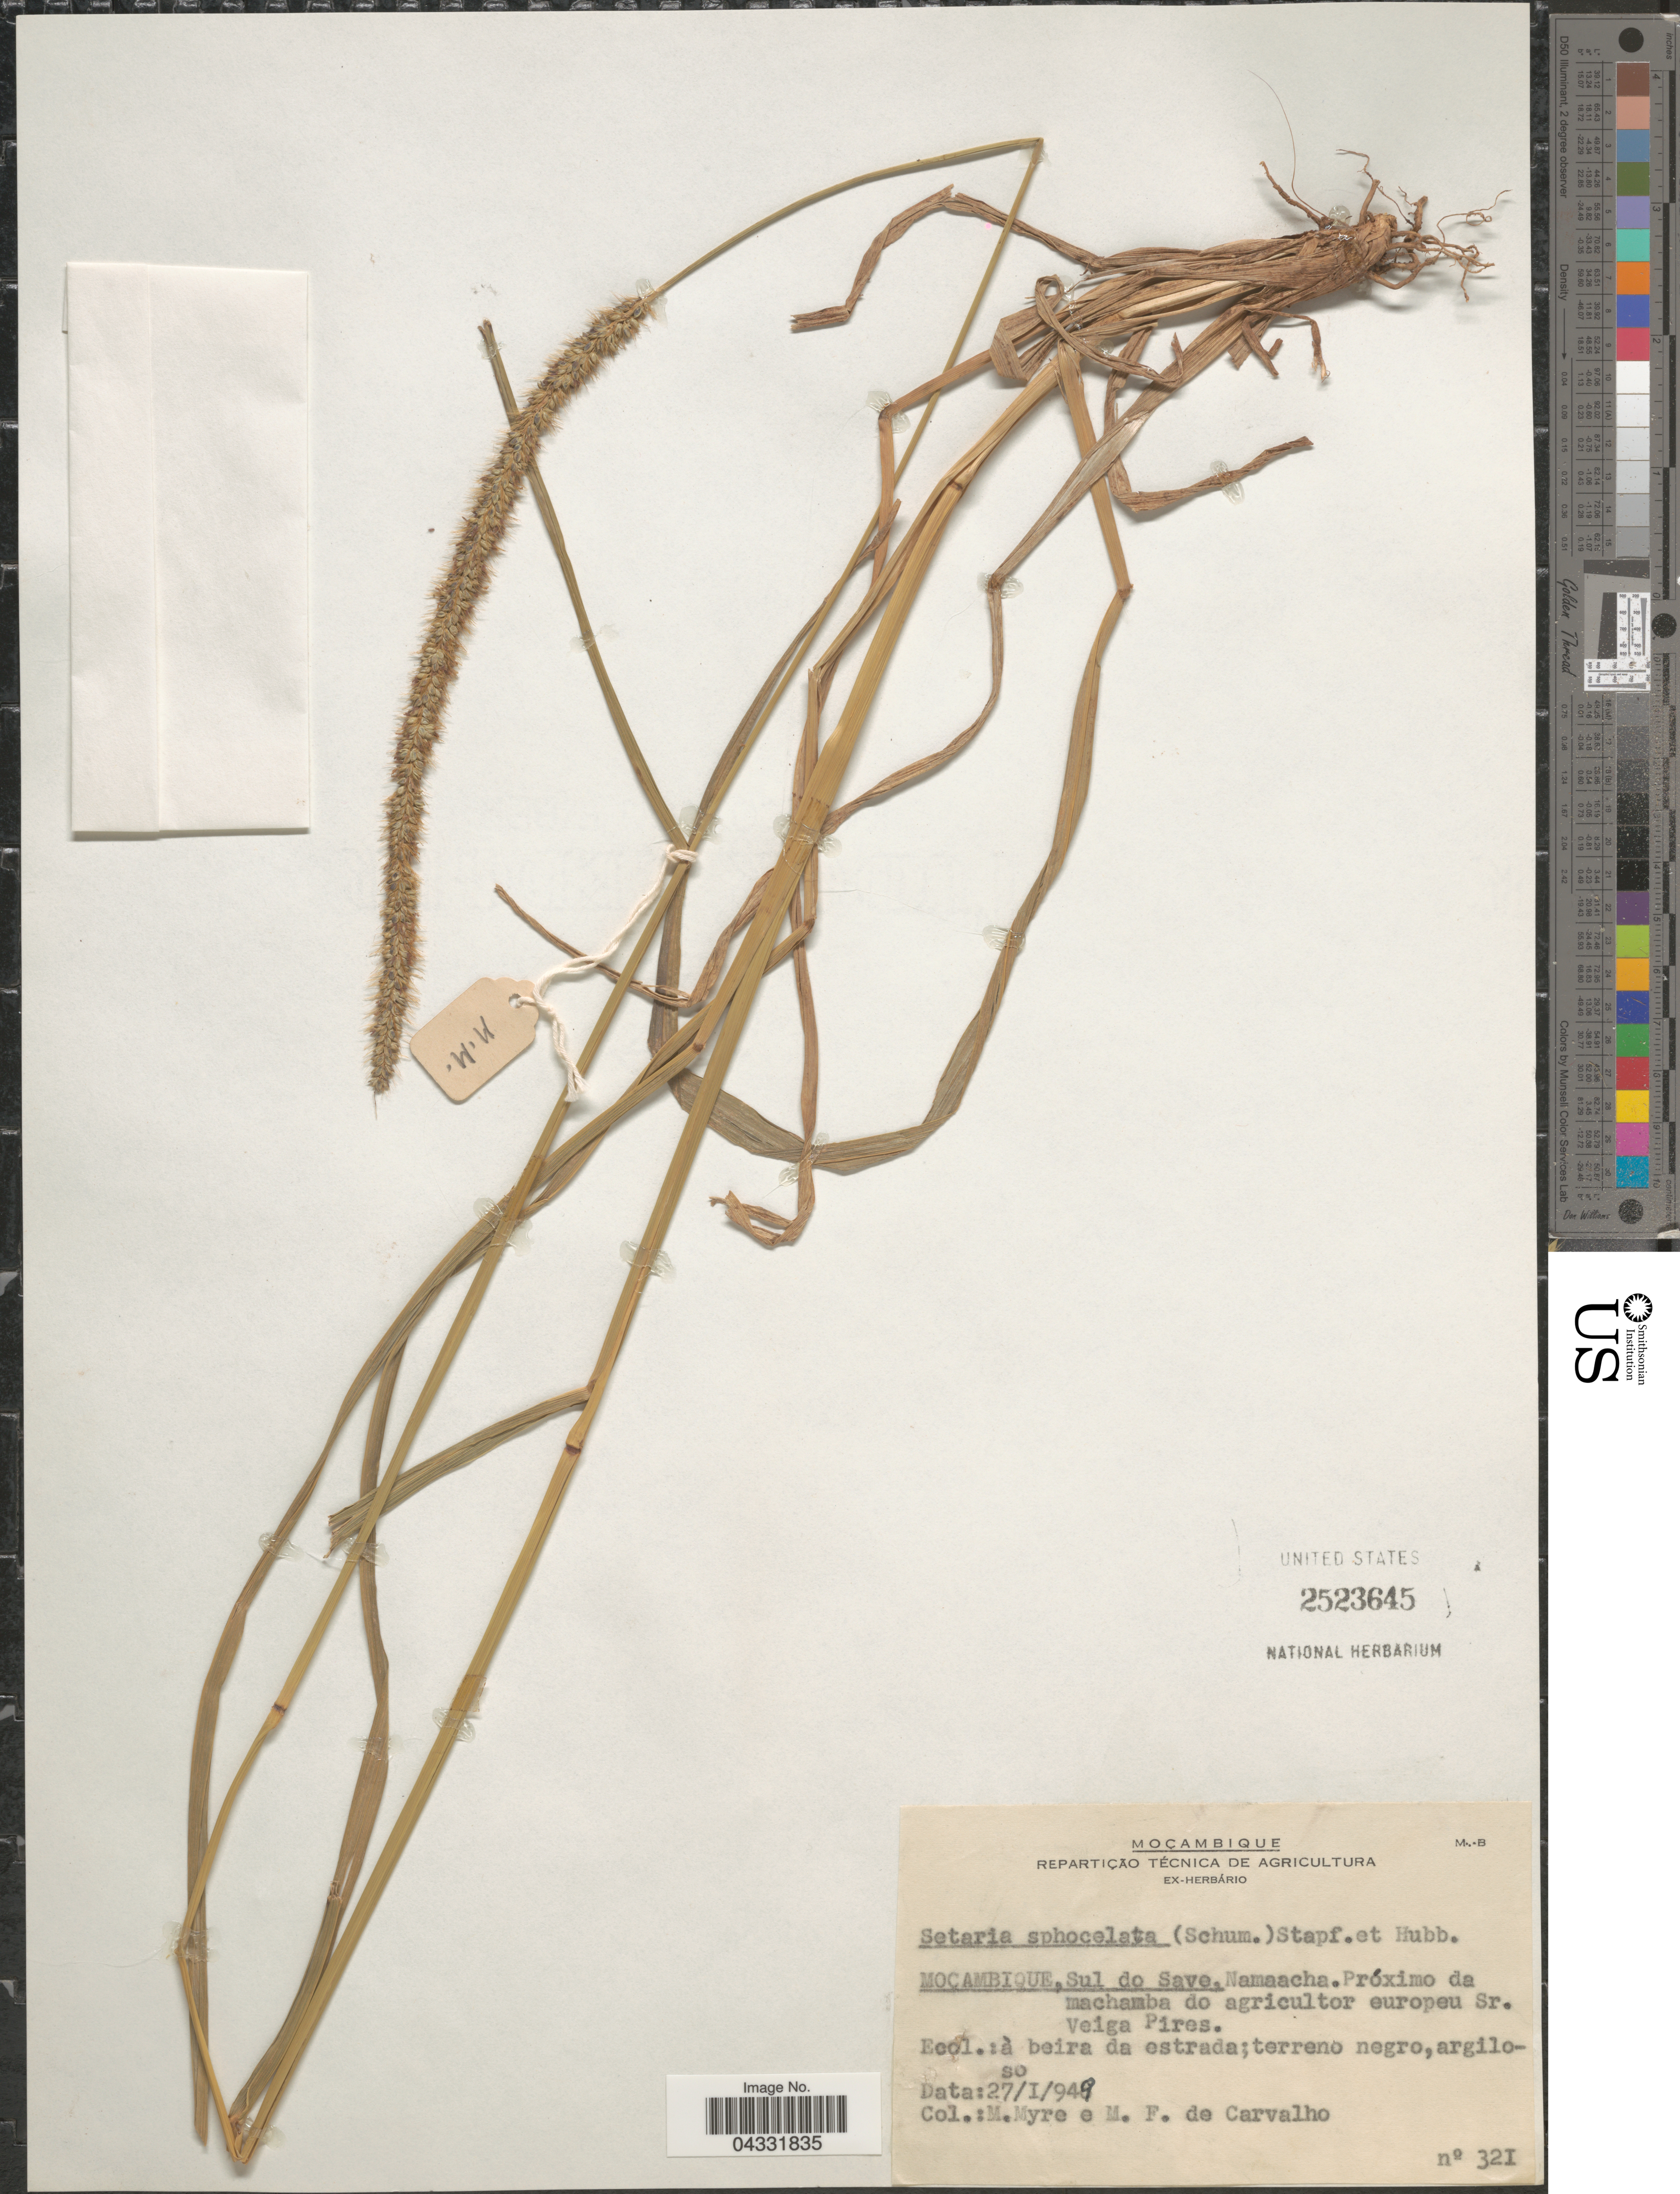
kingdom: Plantae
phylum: Tracheophyta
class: Liliopsida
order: Poales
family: Poaceae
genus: Setaria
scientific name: Setaria sphacelata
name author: (Schumach.) Stapf & Hubb. ex Moss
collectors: Myre, M. & M. F. Carvalho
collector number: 321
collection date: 1949-01-27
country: Mozambique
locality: Mocambique,Sul do Save,Namaacha.Próximo da machamba do agricultor europeu Sr. Veiga Pires.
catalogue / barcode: US 2523645